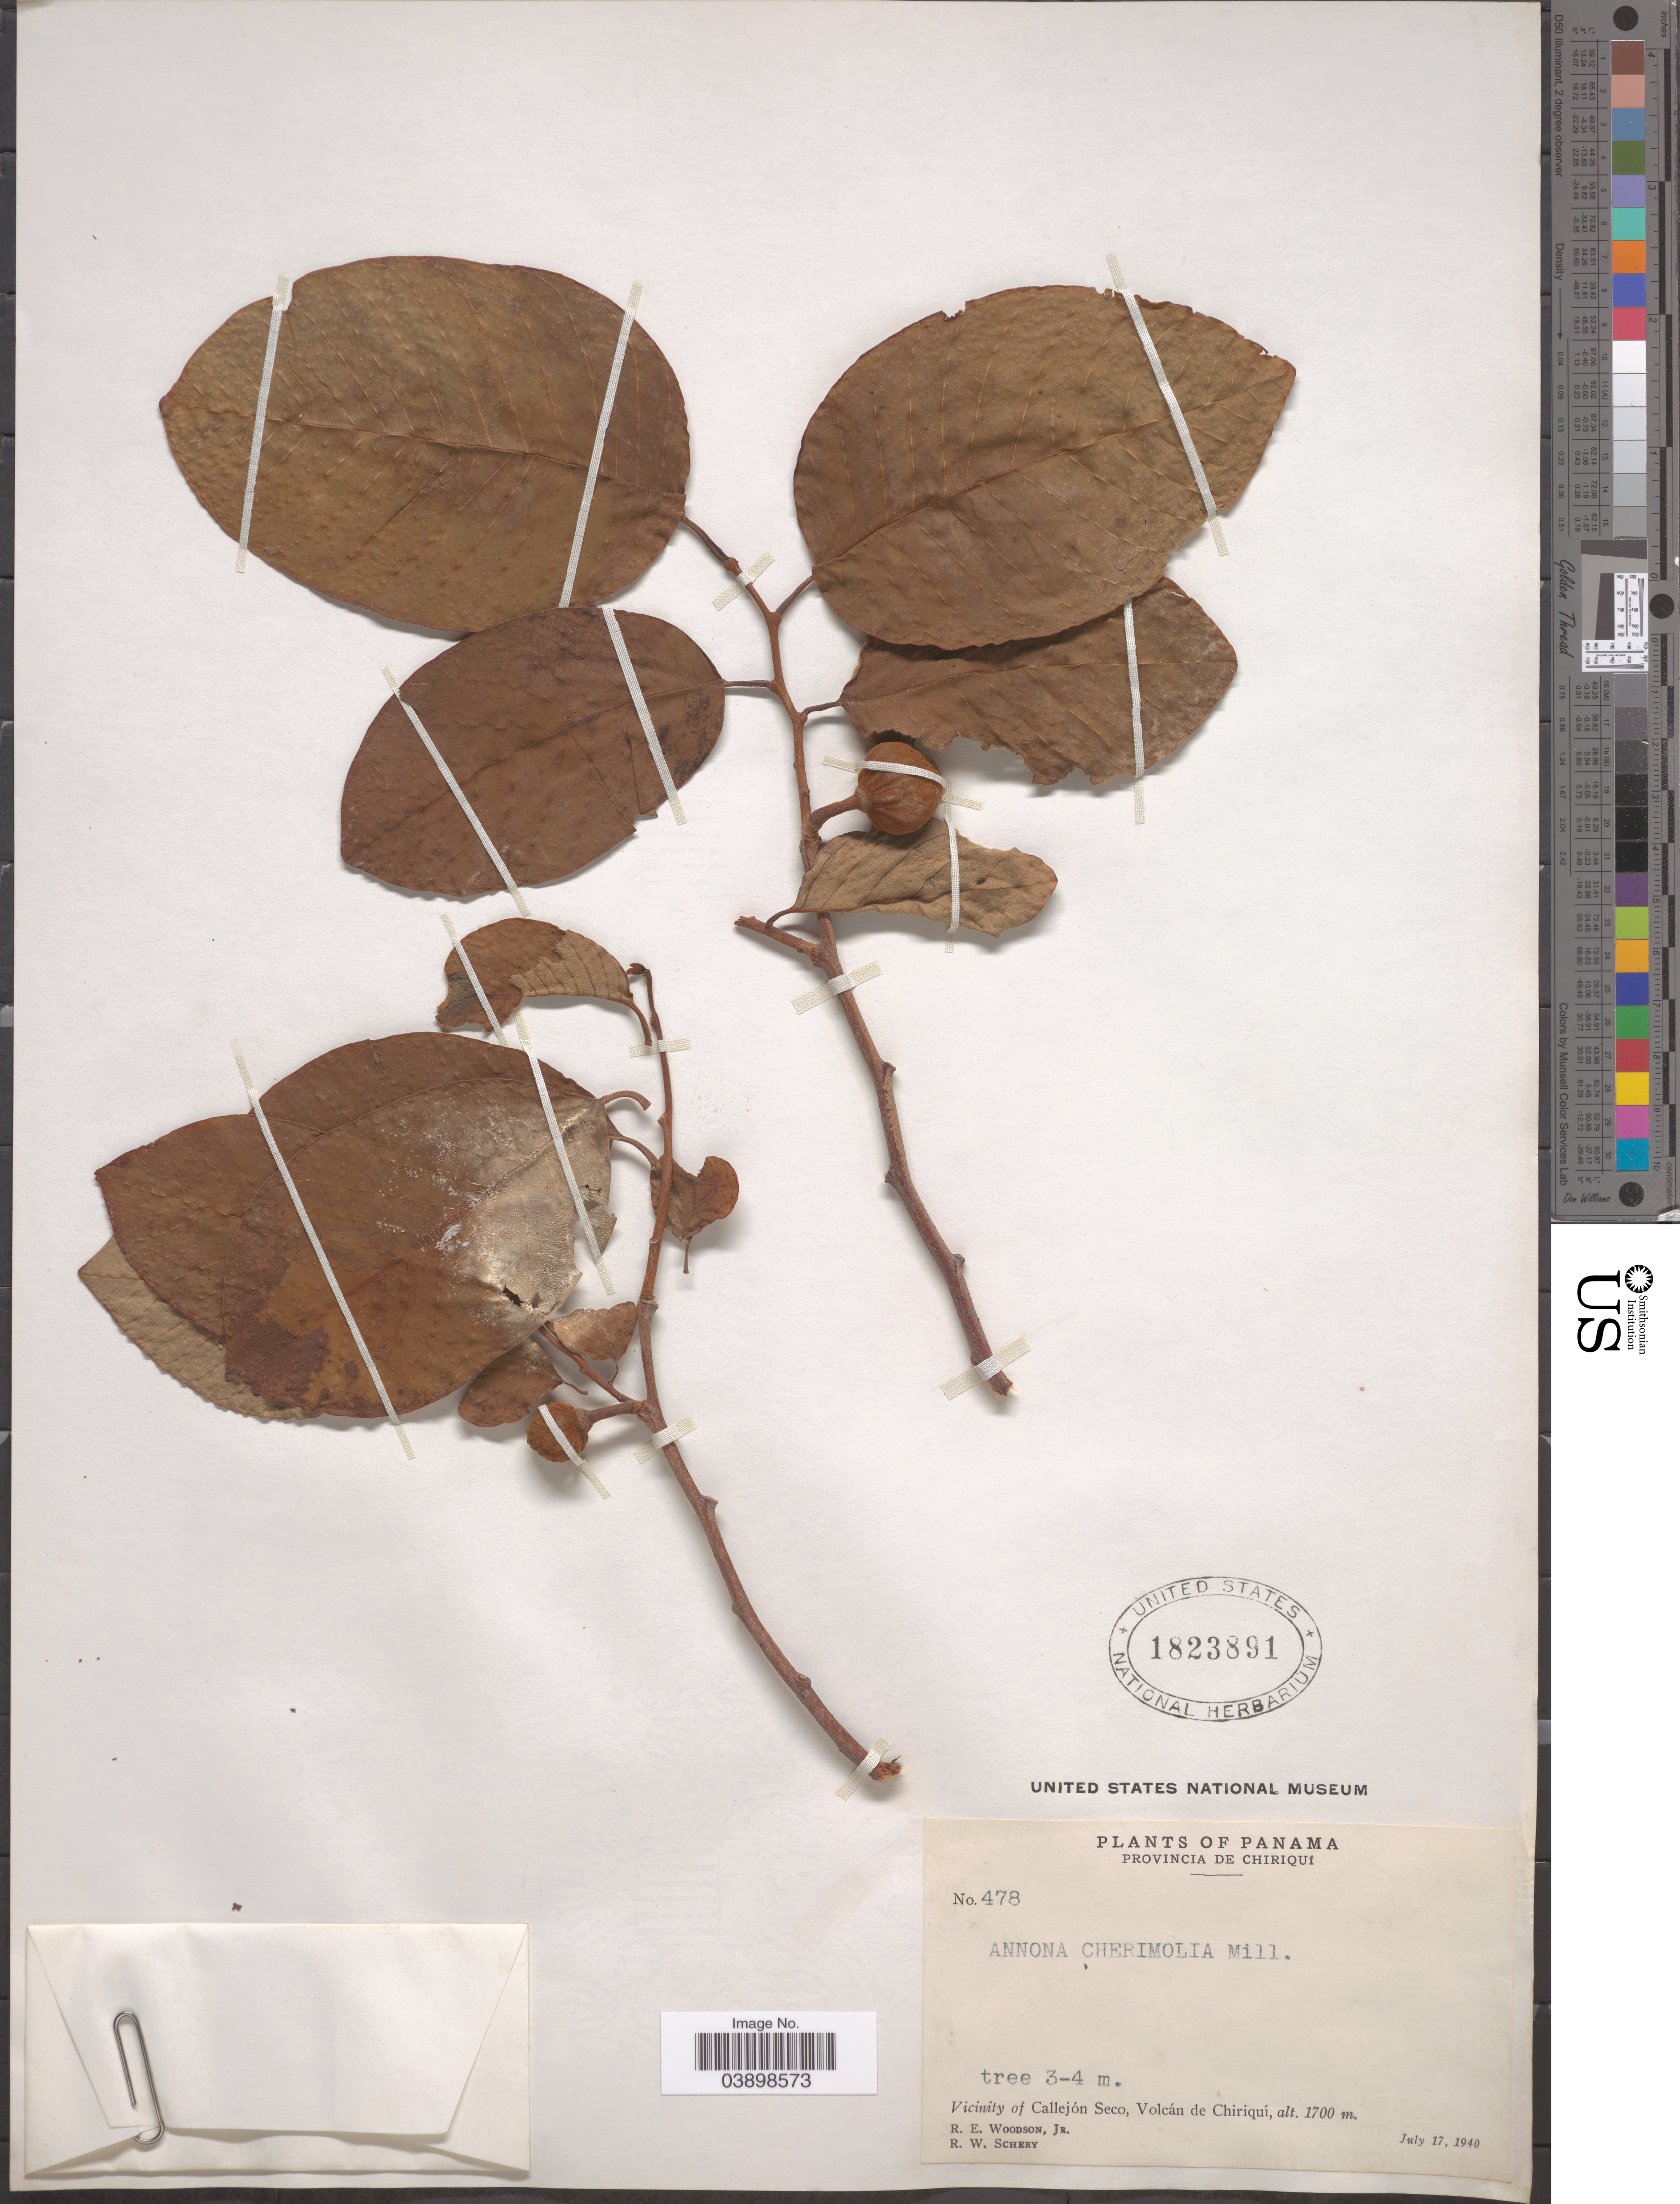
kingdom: Plantae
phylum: Tracheophyta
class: Magnoliopsida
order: Magnoliales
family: Annonaceae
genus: Annona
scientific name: Annona cherimola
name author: Mill.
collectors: R. E. Woodson & R. W. Schery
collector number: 478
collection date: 1940-07-17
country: Panama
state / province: Chiriqui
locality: Provincia de Chiriqui. Vicinity of Callejón Seco, Volcán de Chiriquí.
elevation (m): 1700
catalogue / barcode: US 1823891